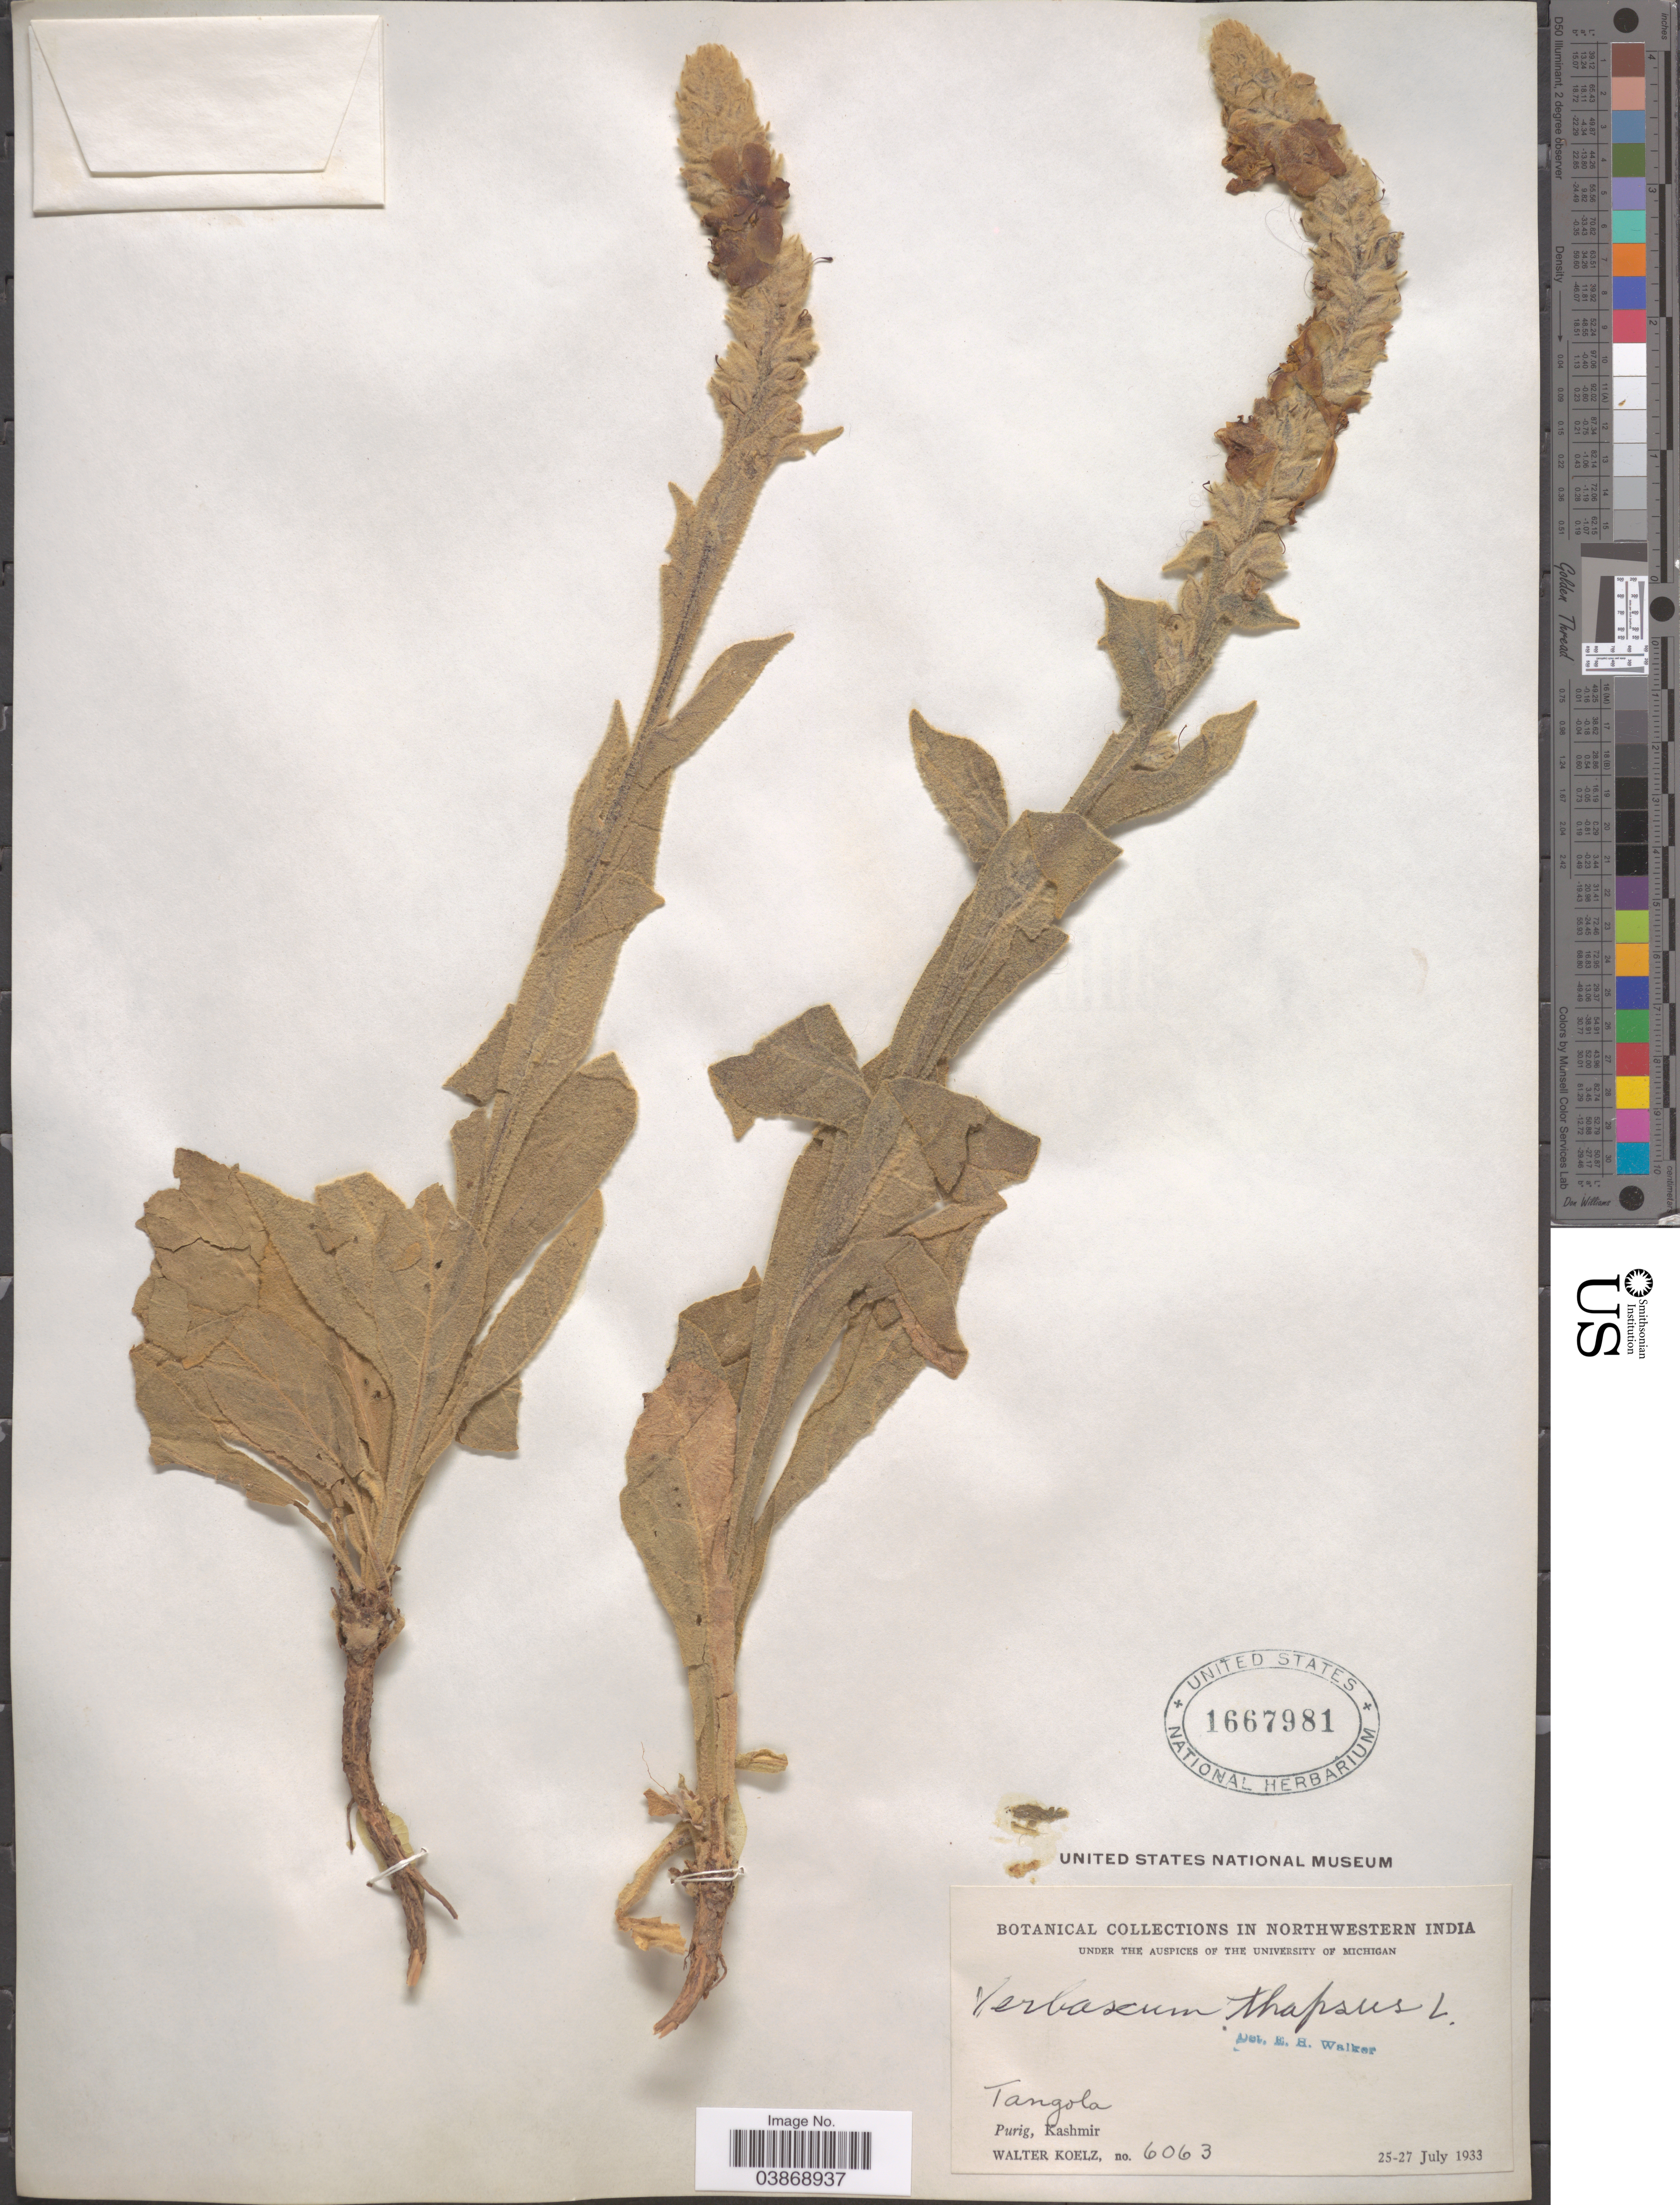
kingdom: Plantae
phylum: Tracheophyta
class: Magnoliopsida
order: Lamiales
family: Scrophulariaceae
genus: Verbascum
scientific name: Verbascum thapsus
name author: L.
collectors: W. N. Koelz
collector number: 6063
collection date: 1933-07-25/1933-07-27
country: India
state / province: Jammu and Kashmir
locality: Northwestern India. Tangola. Purig, Kashmir.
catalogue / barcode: US 1667981